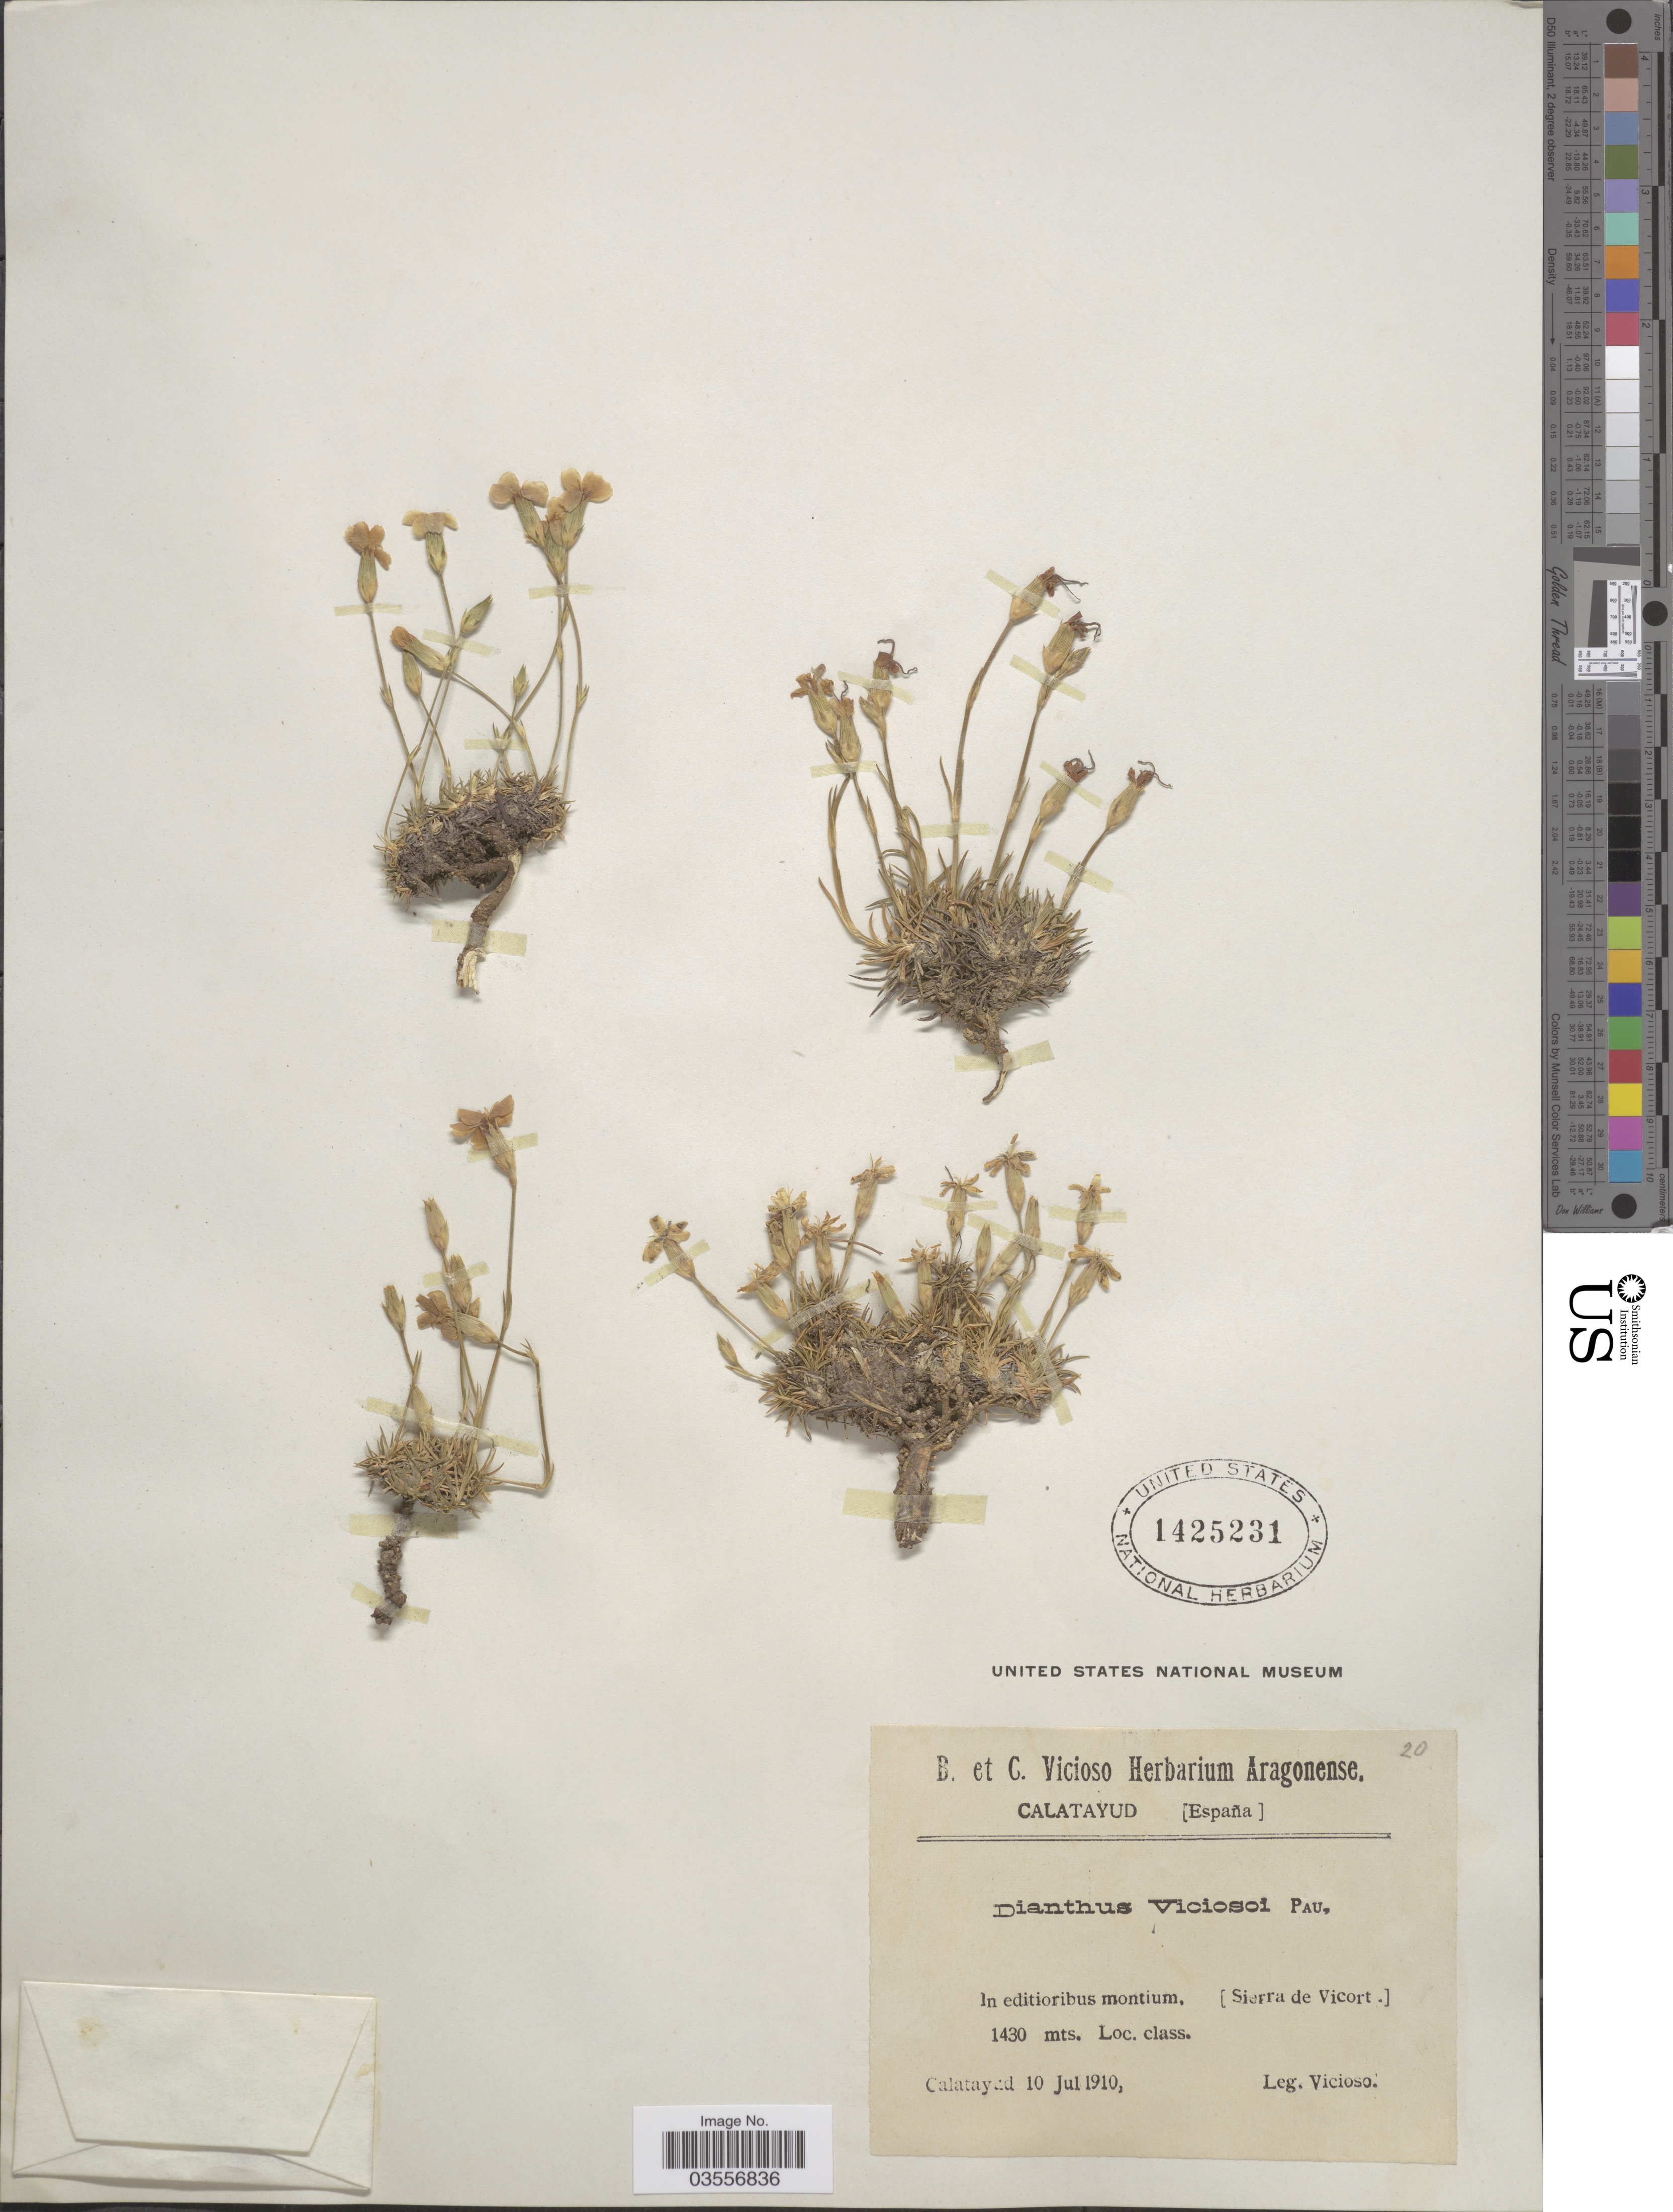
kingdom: Plantae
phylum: Tracheophyta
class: Magnoliopsida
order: Caryophyllales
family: Caryophyllaceae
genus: Dianthus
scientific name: Dianthus viciosoi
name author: Pau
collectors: Vicioso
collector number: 20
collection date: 1910-07-10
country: Spain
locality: In editioribus montium, [Sierra de Vicort].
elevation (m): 1430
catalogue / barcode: US 1425231